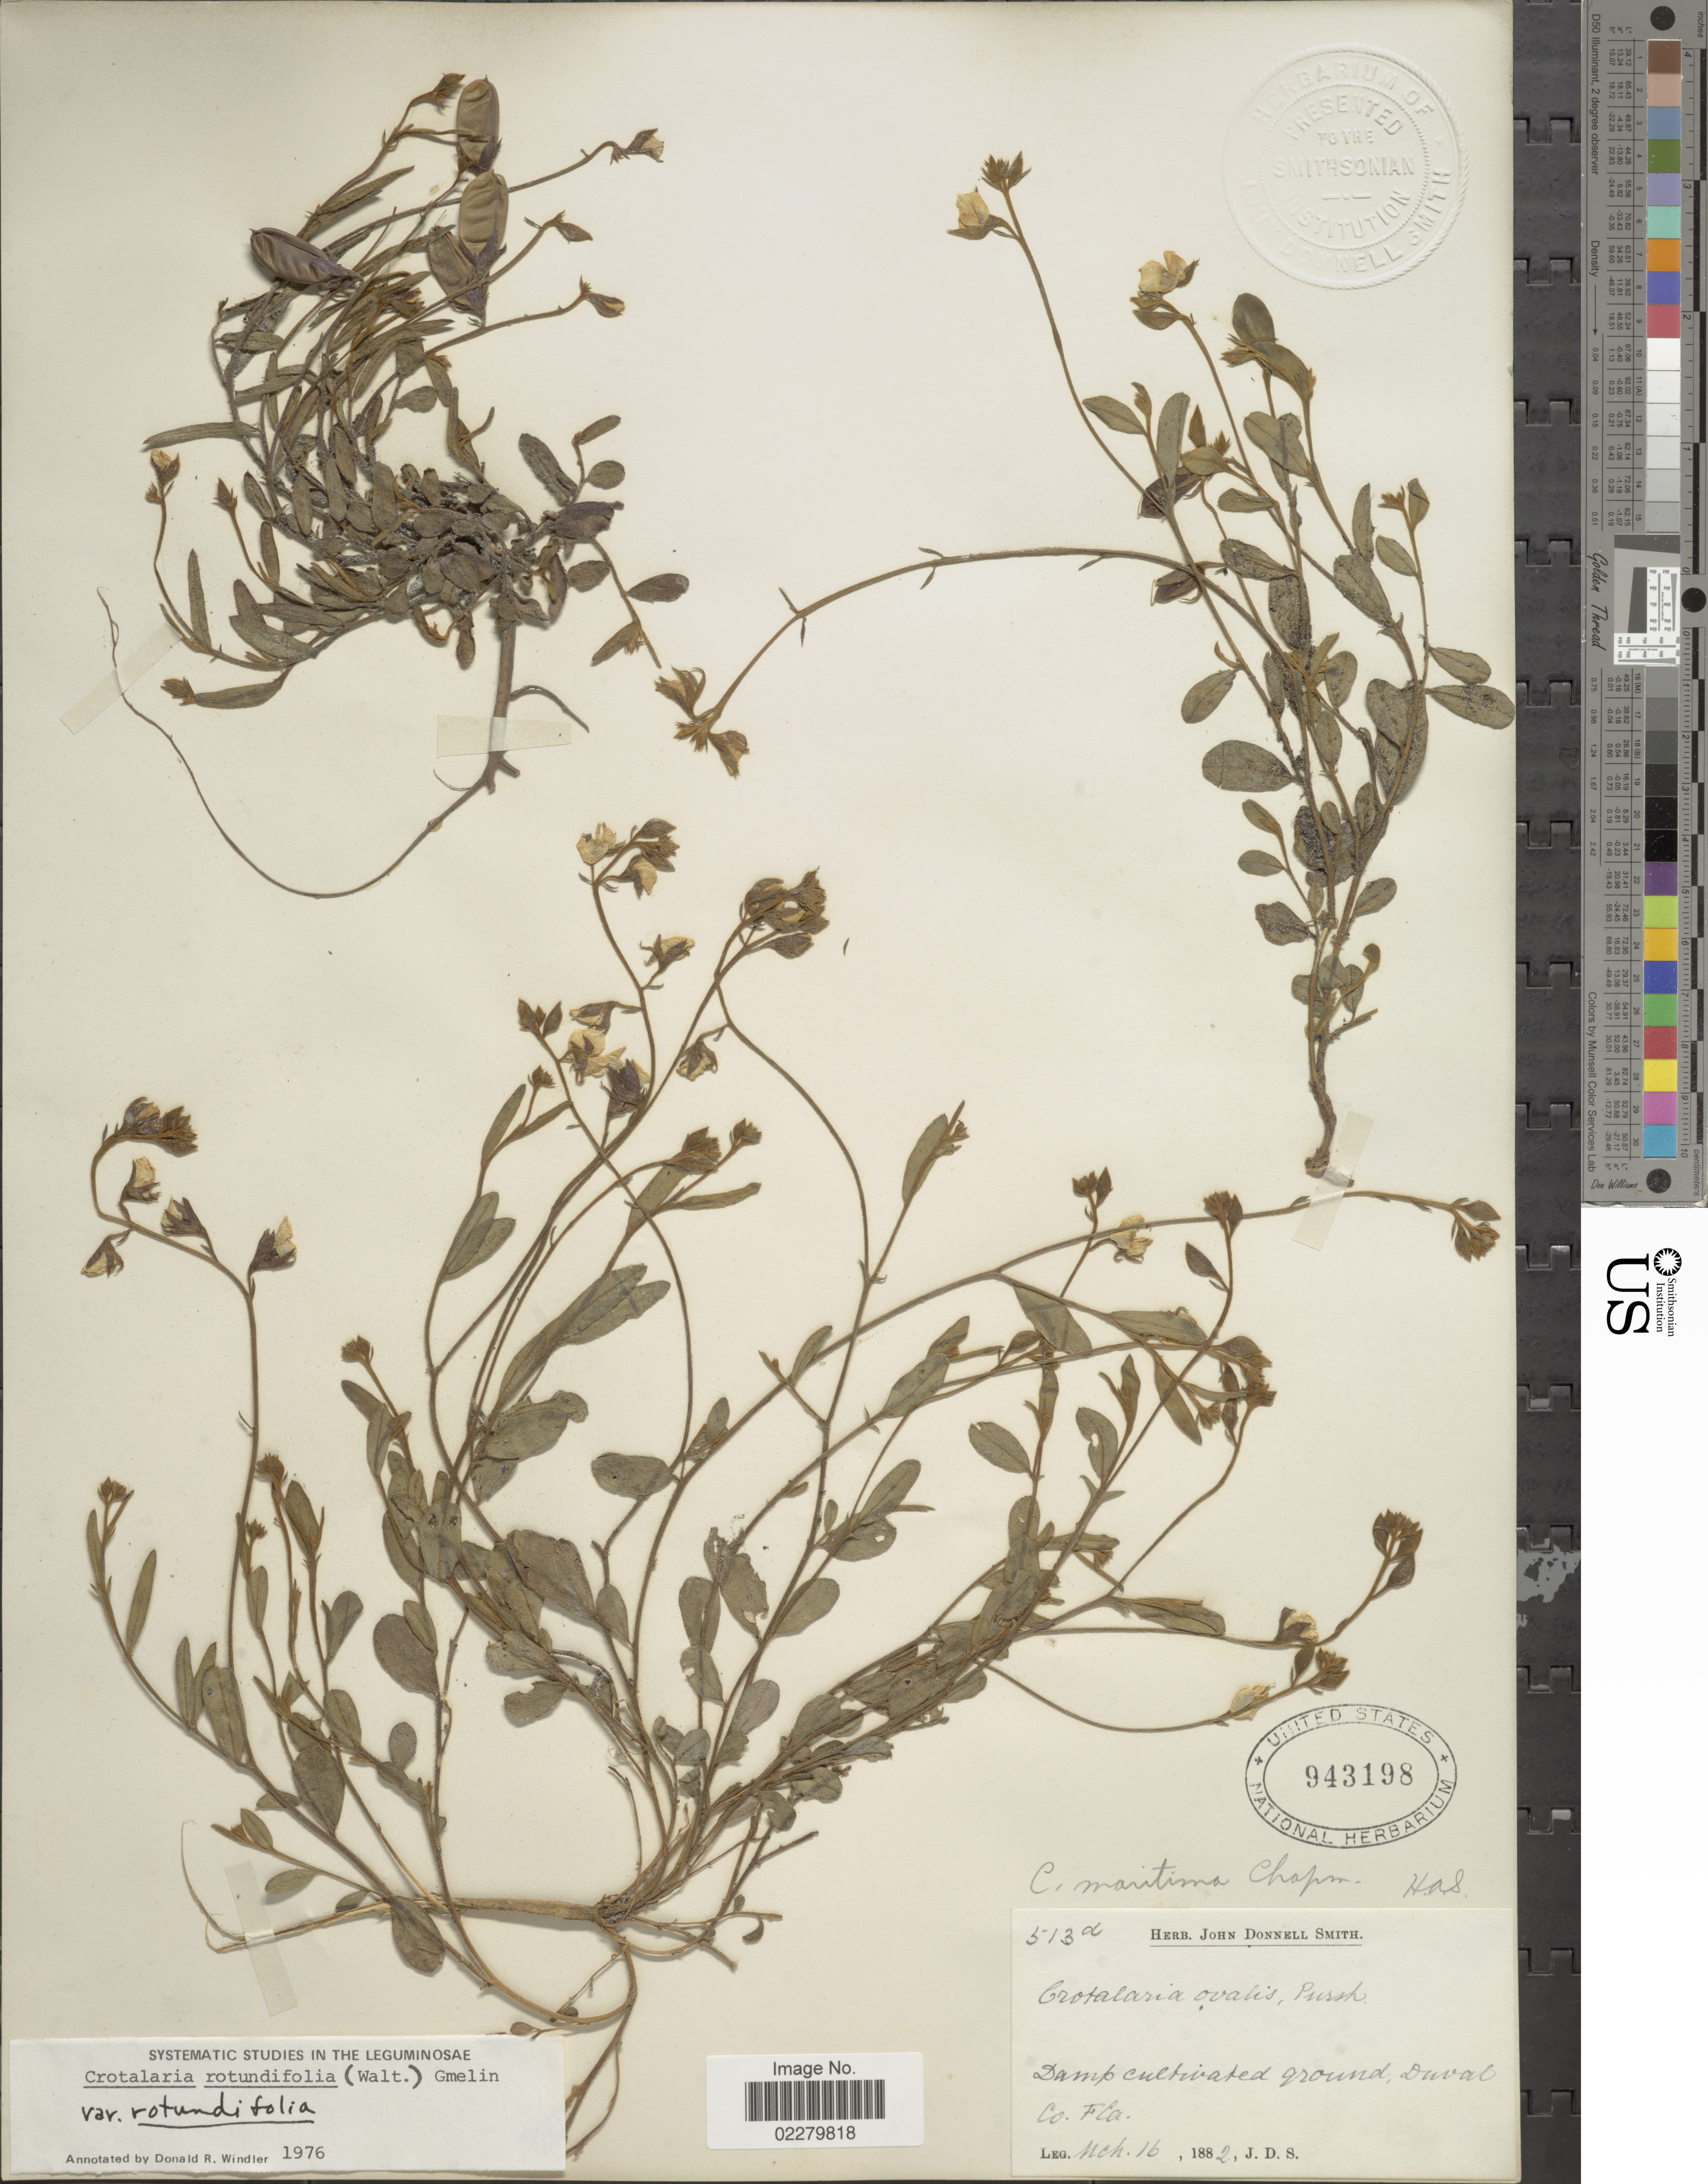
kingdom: Plantae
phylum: Tracheophyta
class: Magnoliopsida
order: Fabales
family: Fabaceae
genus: Crotalaria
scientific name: Crotalaria rotundifolia var. rotundifolia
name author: (Walter) J.F. Gmel.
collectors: J. Donnell Smith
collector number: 513d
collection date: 1882-03-16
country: United States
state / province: Florida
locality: Damp cultivated ground, Duval Co. Fla.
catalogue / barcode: US 943198